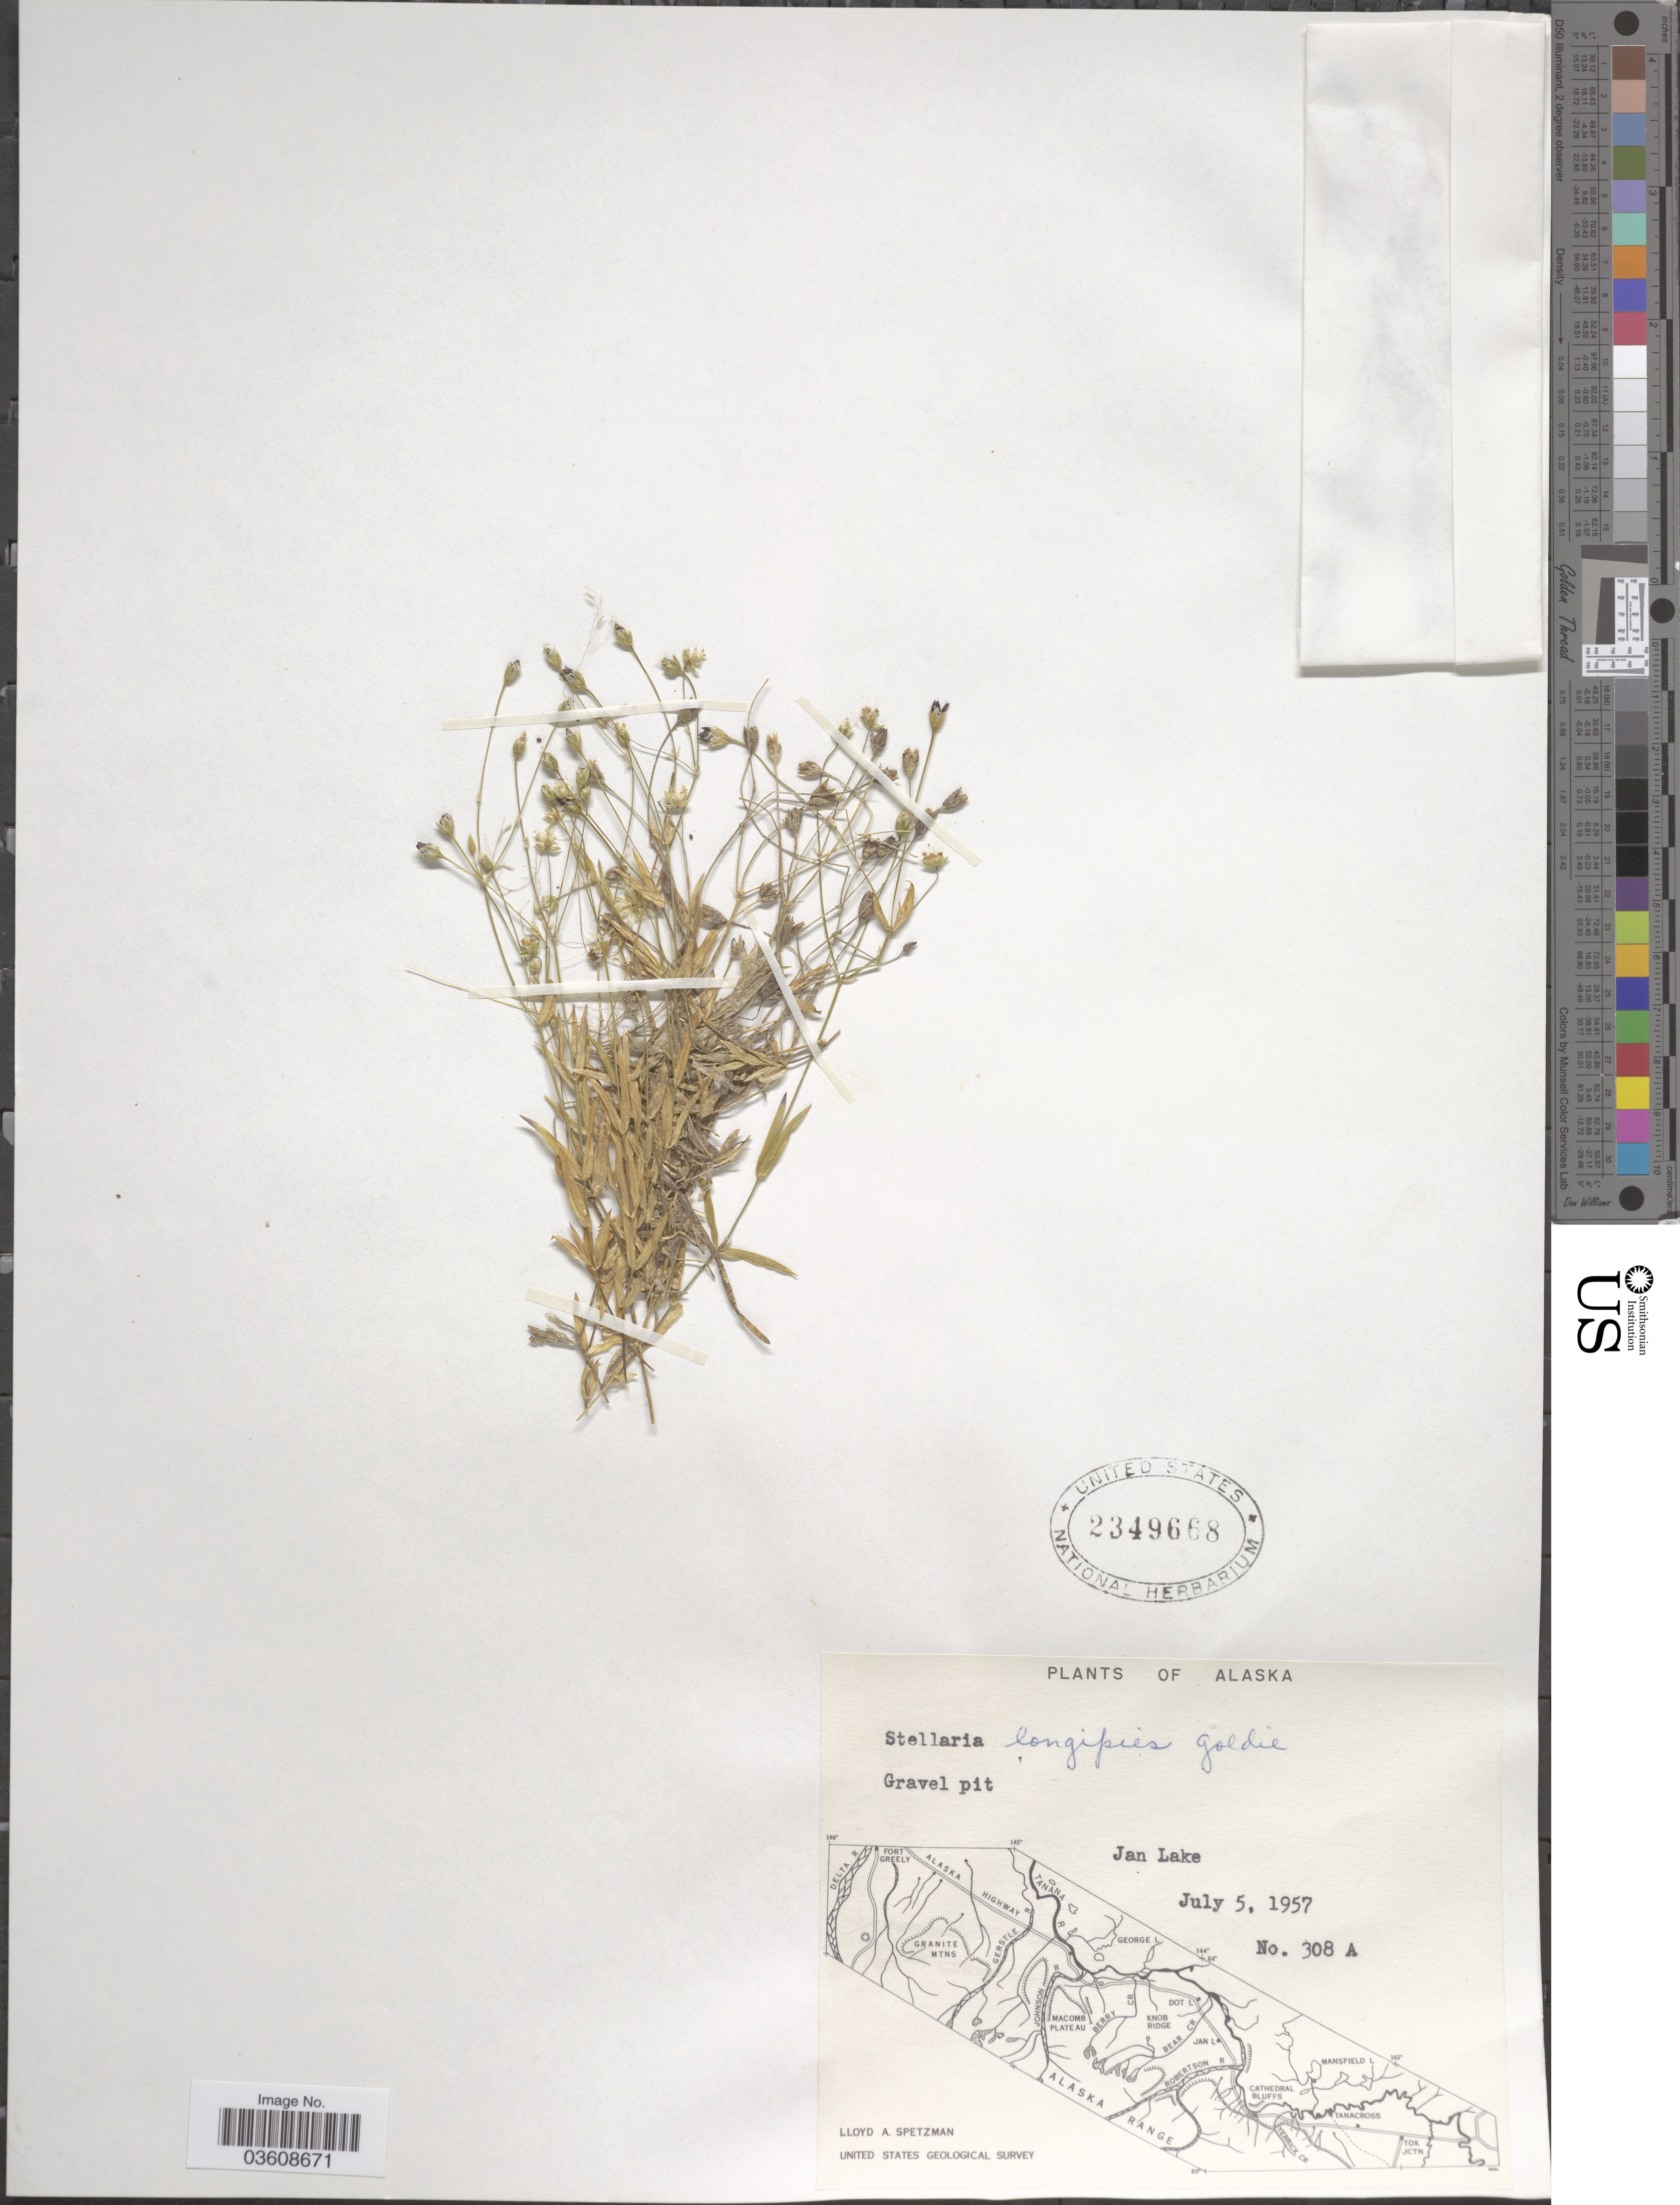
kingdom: Plantae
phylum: Tracheophyta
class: Magnoliopsida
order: Caryophyllales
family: Caryophyllaceae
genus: Stellaria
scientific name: Stellaria longipes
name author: Goldie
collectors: L. Spetzman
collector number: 308 A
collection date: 1957-07-05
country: United States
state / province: Alaska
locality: Jan Lake.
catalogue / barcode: US 2349668